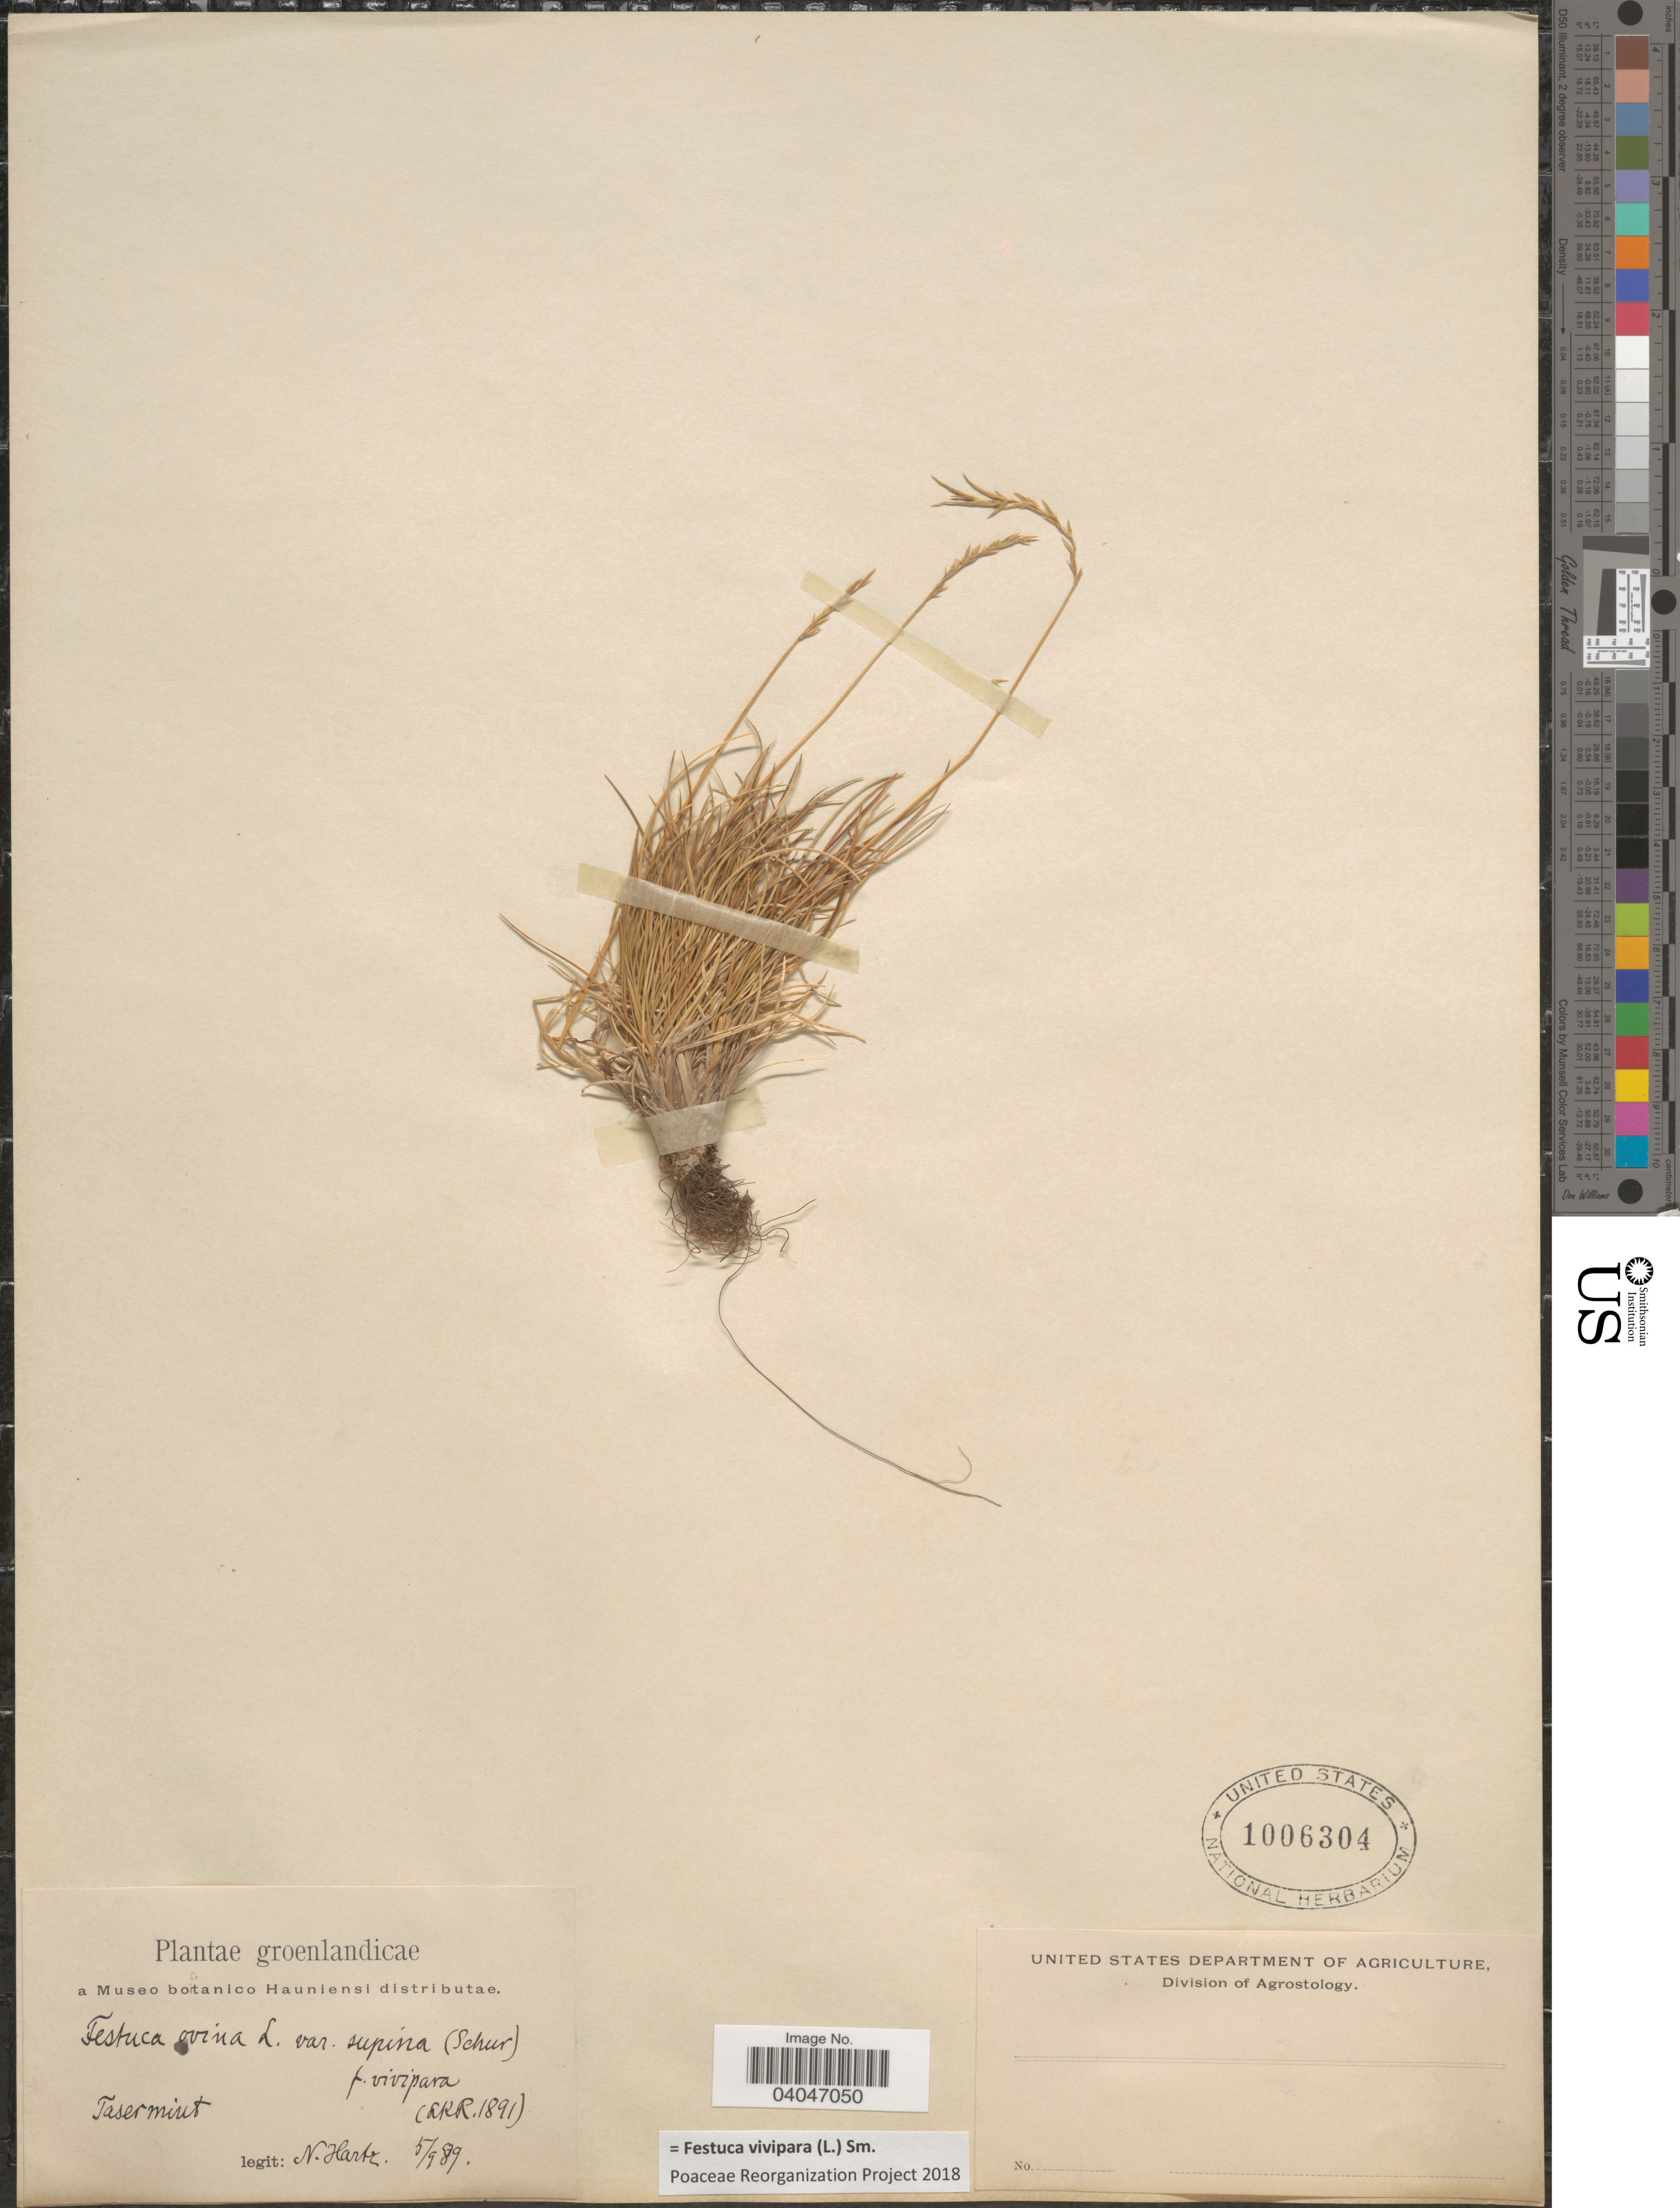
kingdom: Plantae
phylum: Tracheophyta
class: Liliopsida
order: Poales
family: Poaceae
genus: Festuca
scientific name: Festuca vivipara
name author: (L.) Sm.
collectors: N. Hartz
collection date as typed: Transcribed d/m/y: 5/9/89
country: Greenland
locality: Groenlandicae. Tasermiut.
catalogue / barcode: US 1006304